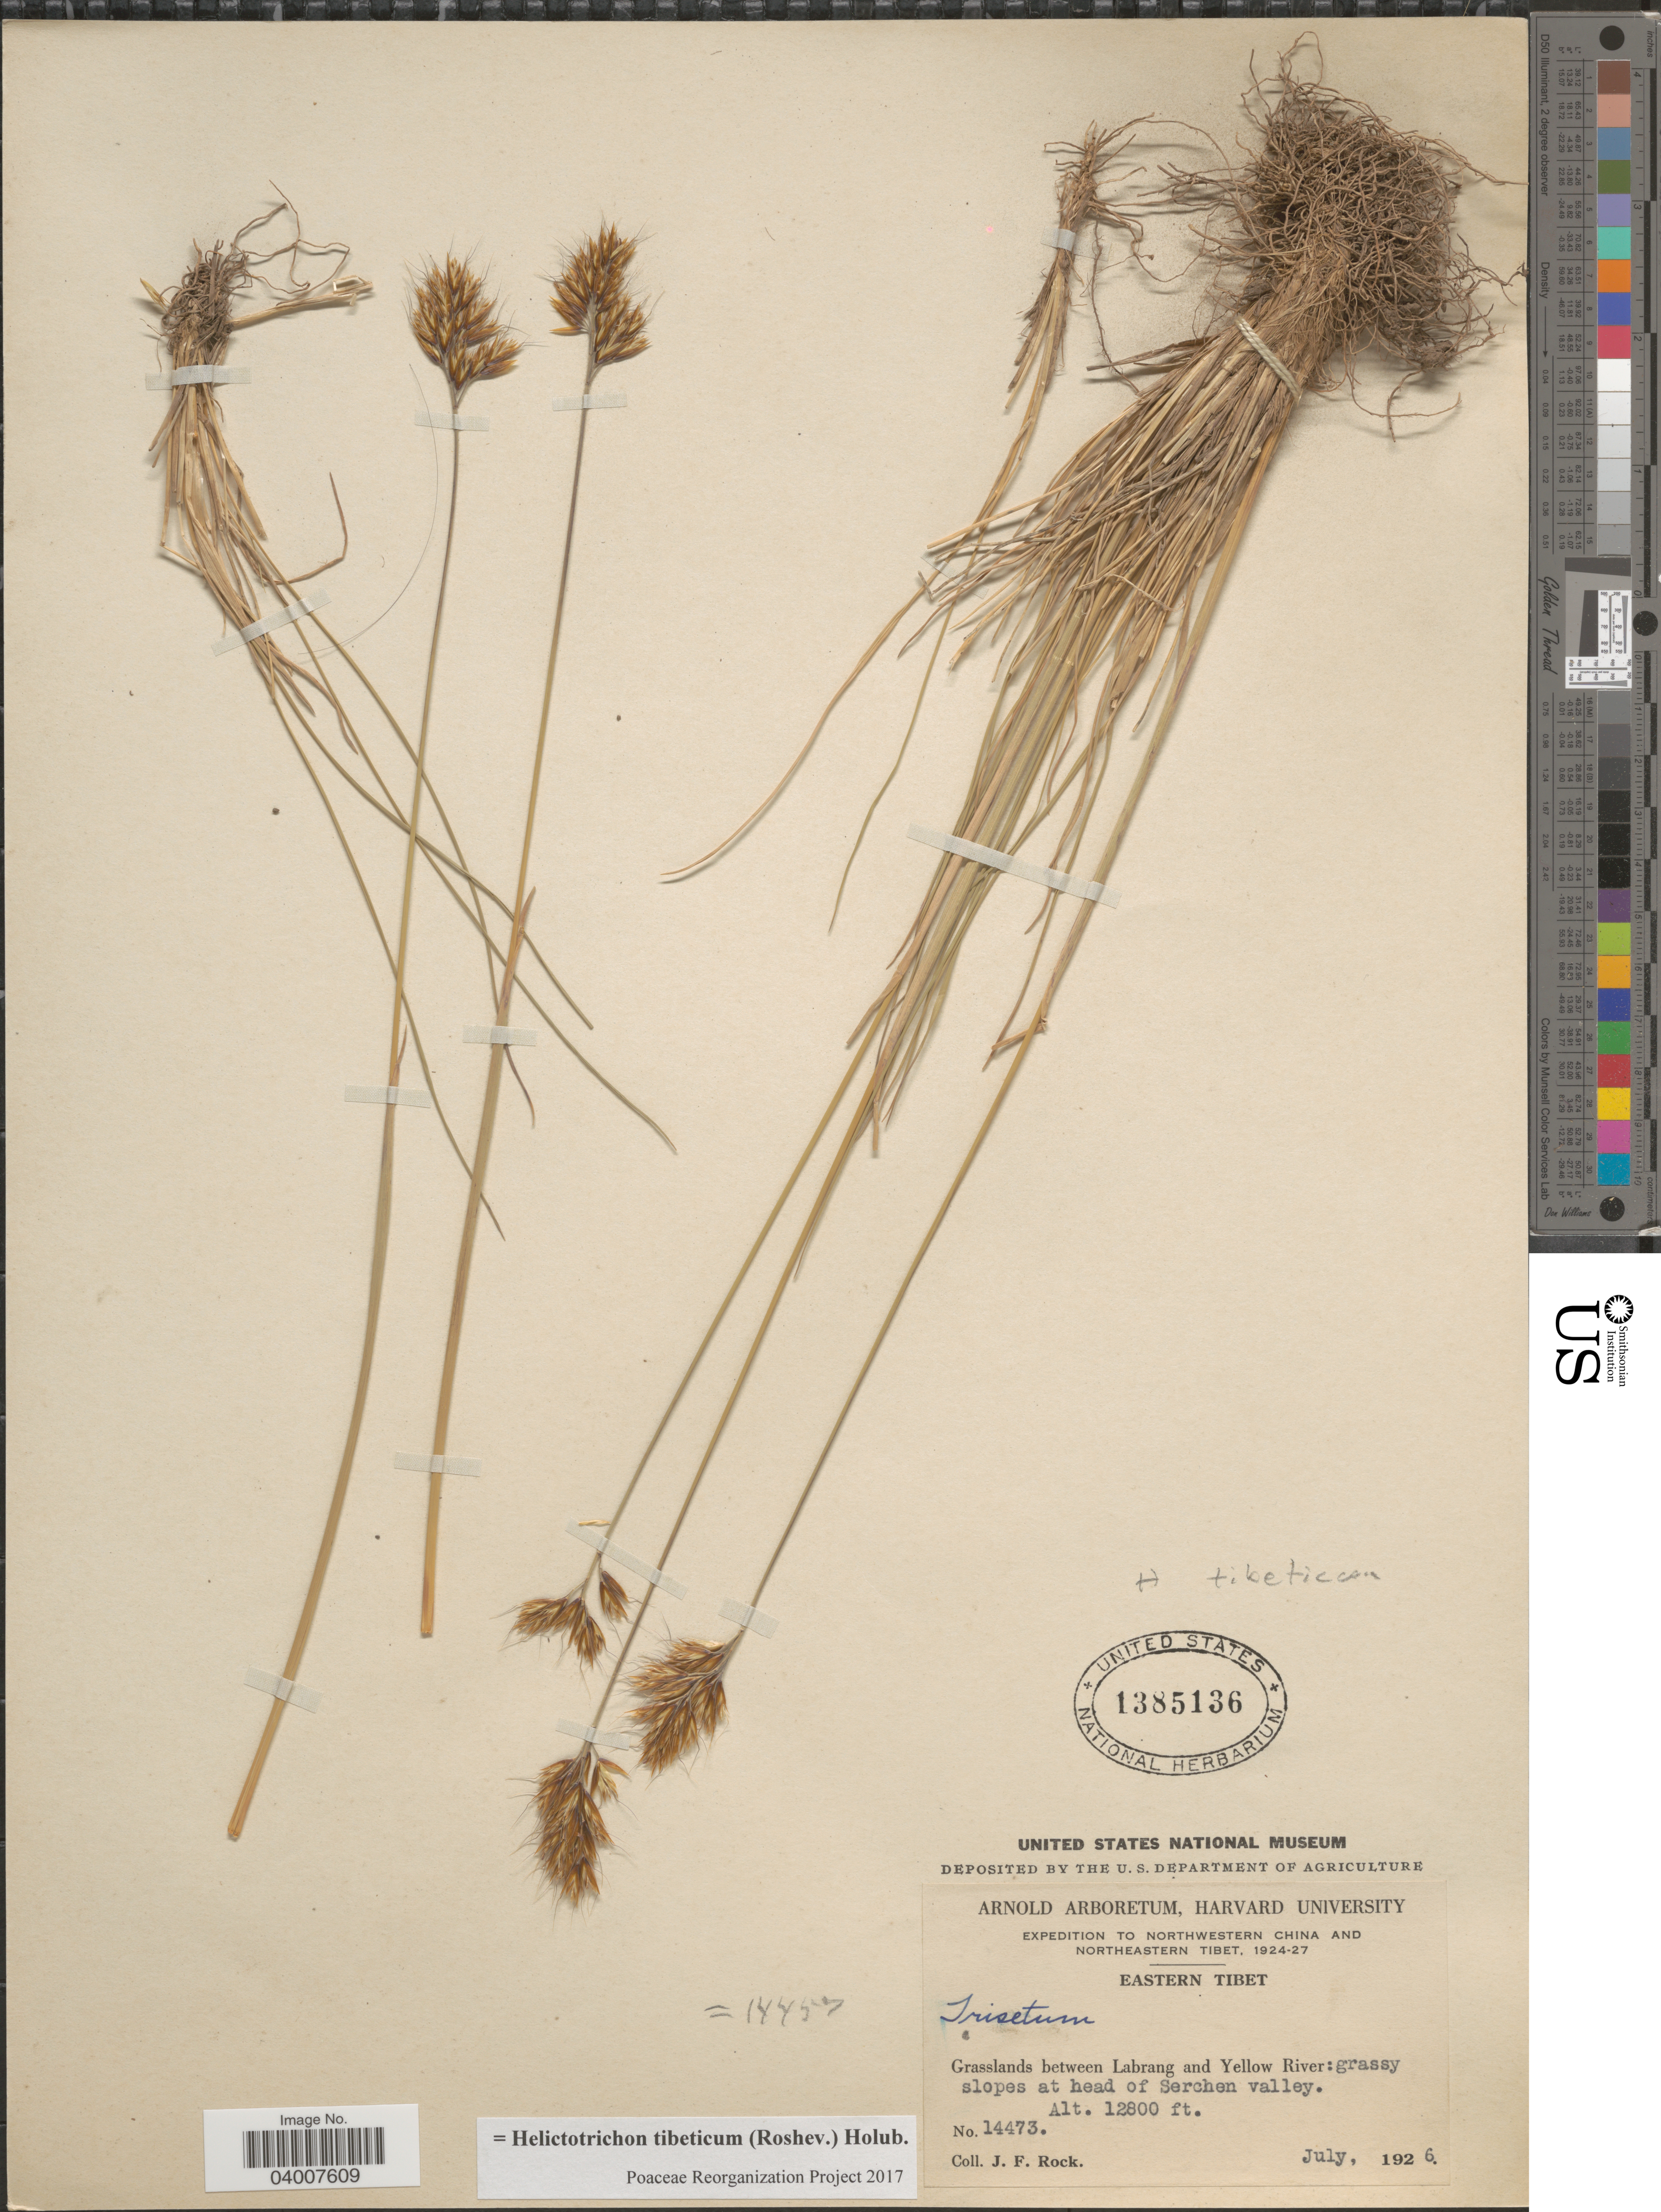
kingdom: Plantae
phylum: Tracheophyta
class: Liliopsida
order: Poales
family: Poaceae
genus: Helictotrichon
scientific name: Helictotrichon tibeticum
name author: (Roshev.) Holub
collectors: J. Rock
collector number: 14473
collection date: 1926-07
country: China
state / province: Xizang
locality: Northeastern Tibet. Eastern Tibet. Grasslands between Labrang and Yellow River: grassy slopes at head of Serchen valley.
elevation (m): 3901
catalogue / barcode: US 1385136